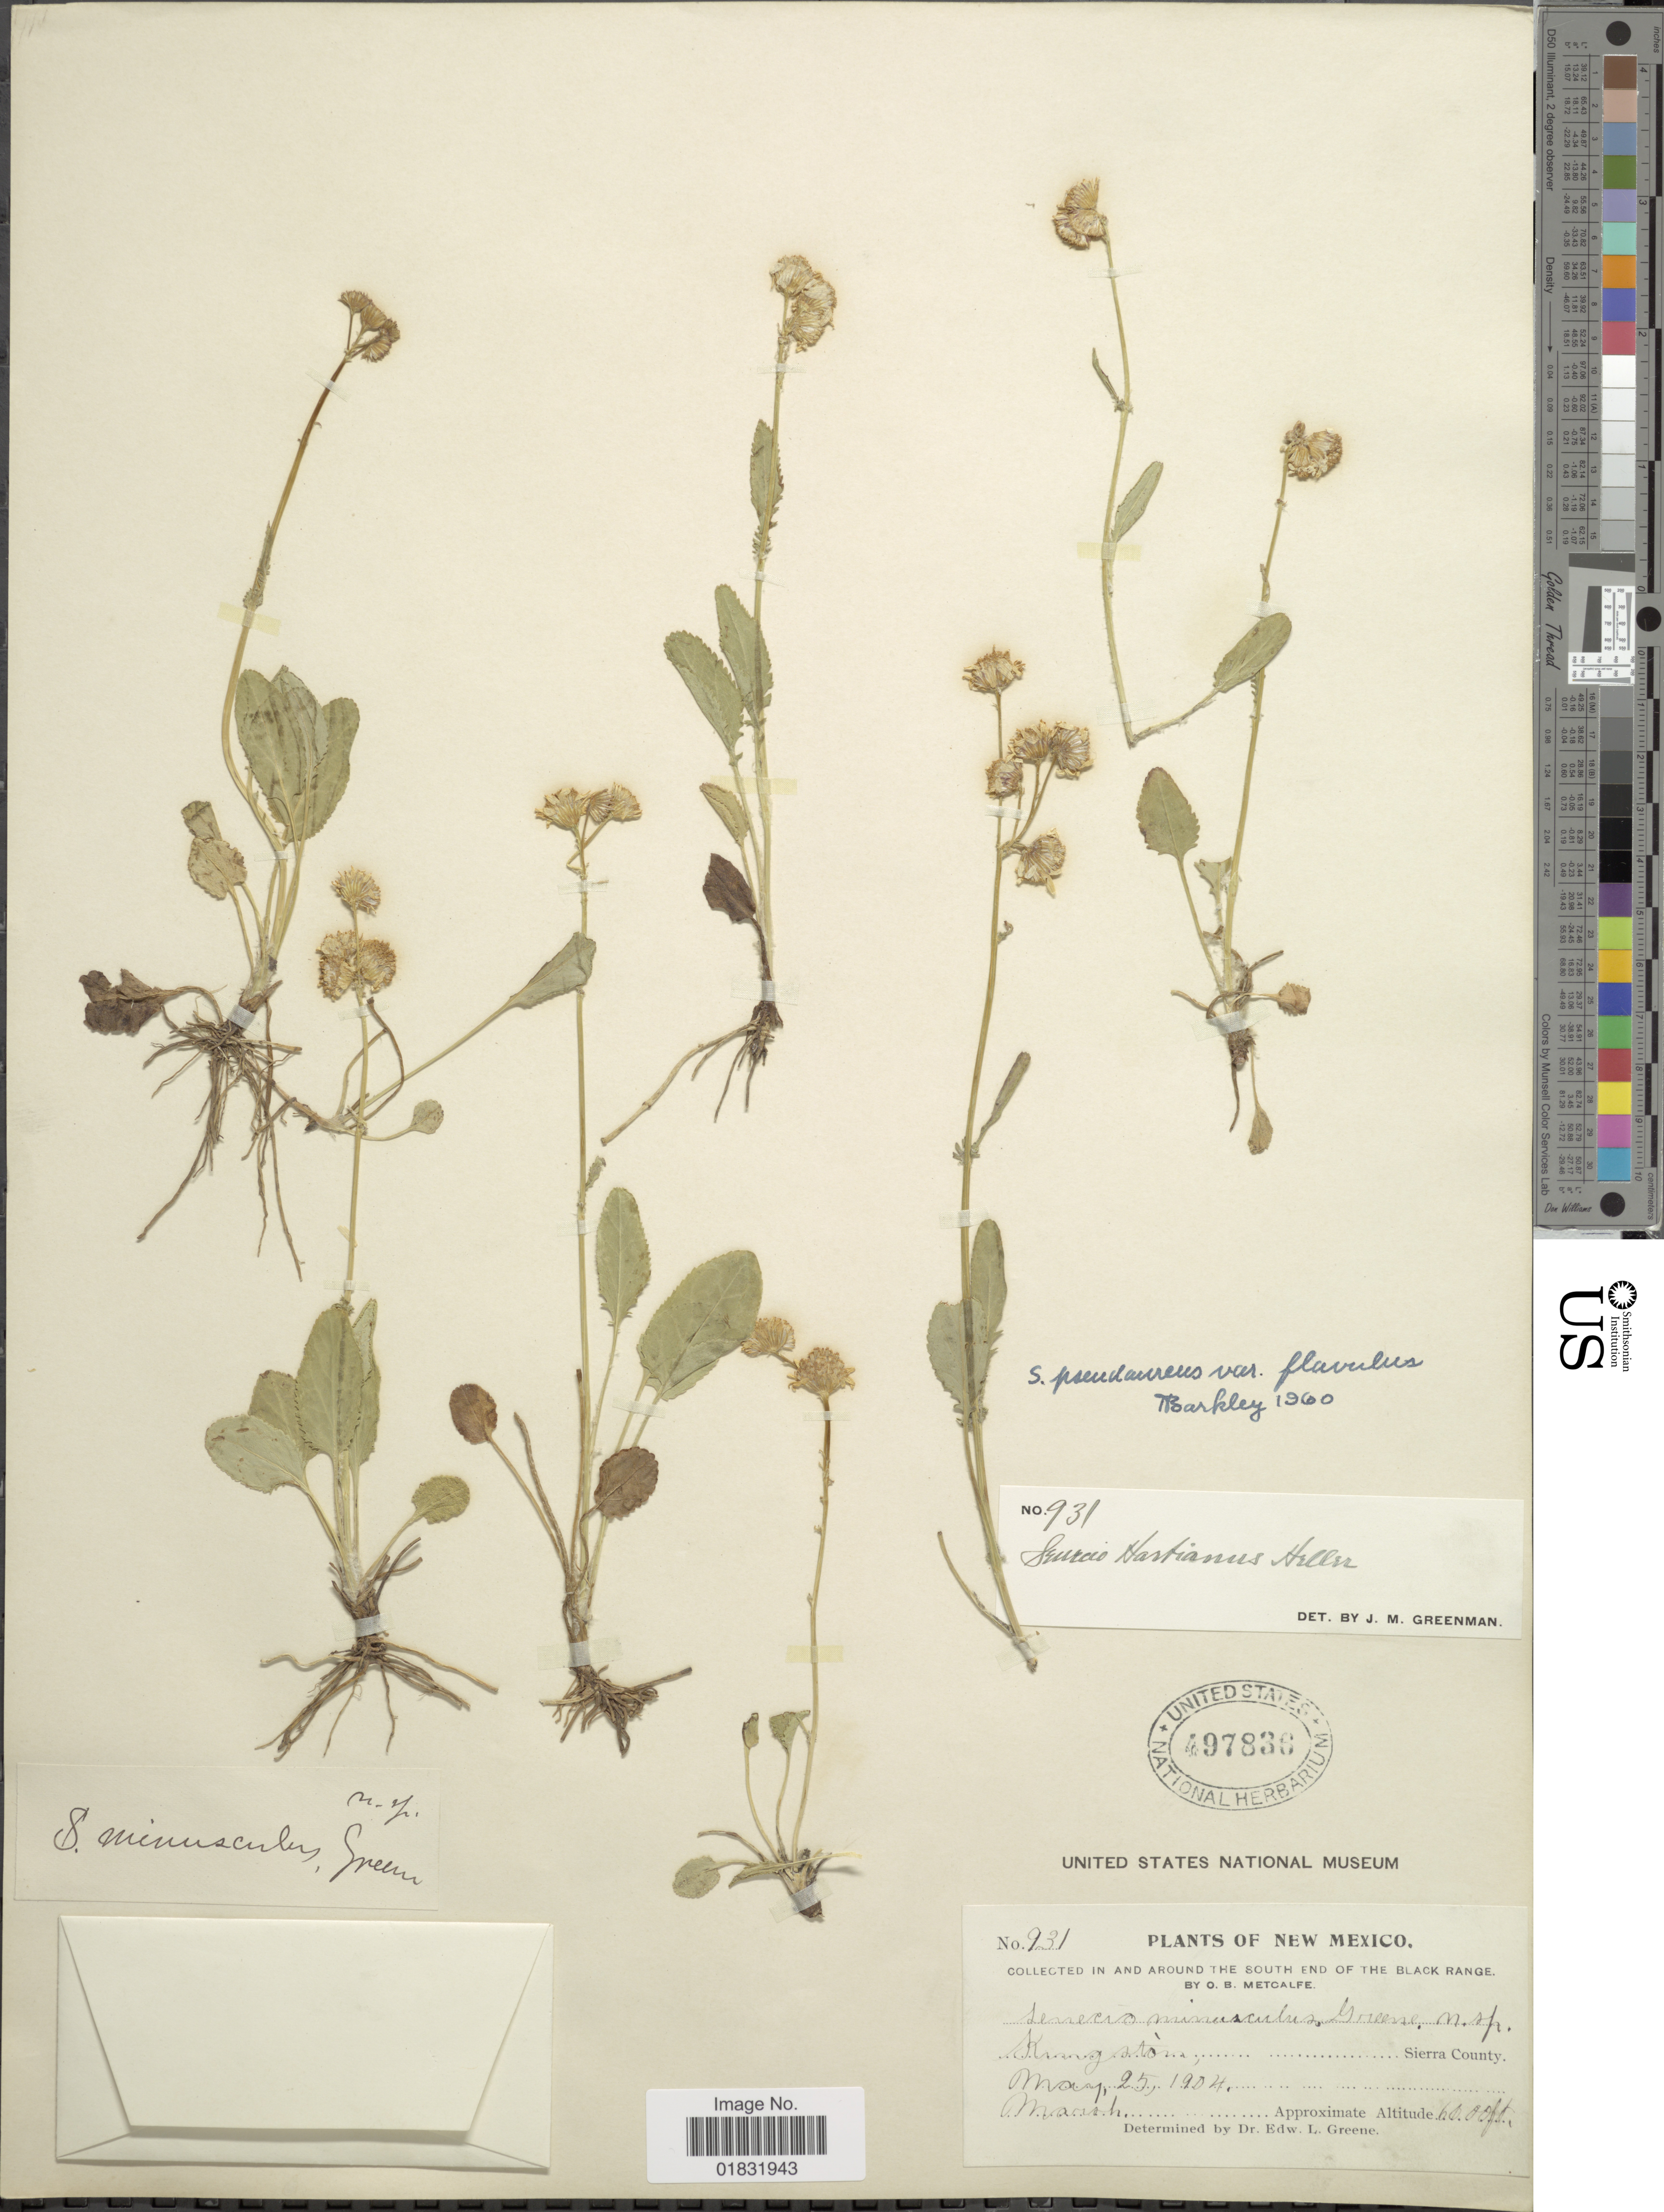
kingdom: Plantae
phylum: Tracheophyta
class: Magnoliopsida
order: Asterales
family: Asteraceae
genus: Packera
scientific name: Packera pseudaurea var. flavula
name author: (Greene) Trock & T.M. Barkley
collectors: O. B. Metcalfe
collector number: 931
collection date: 1904-03-25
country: United States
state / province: New Mexico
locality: In and around the South End of the Black Range, Kingston, Sierra County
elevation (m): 1829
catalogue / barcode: US 497836